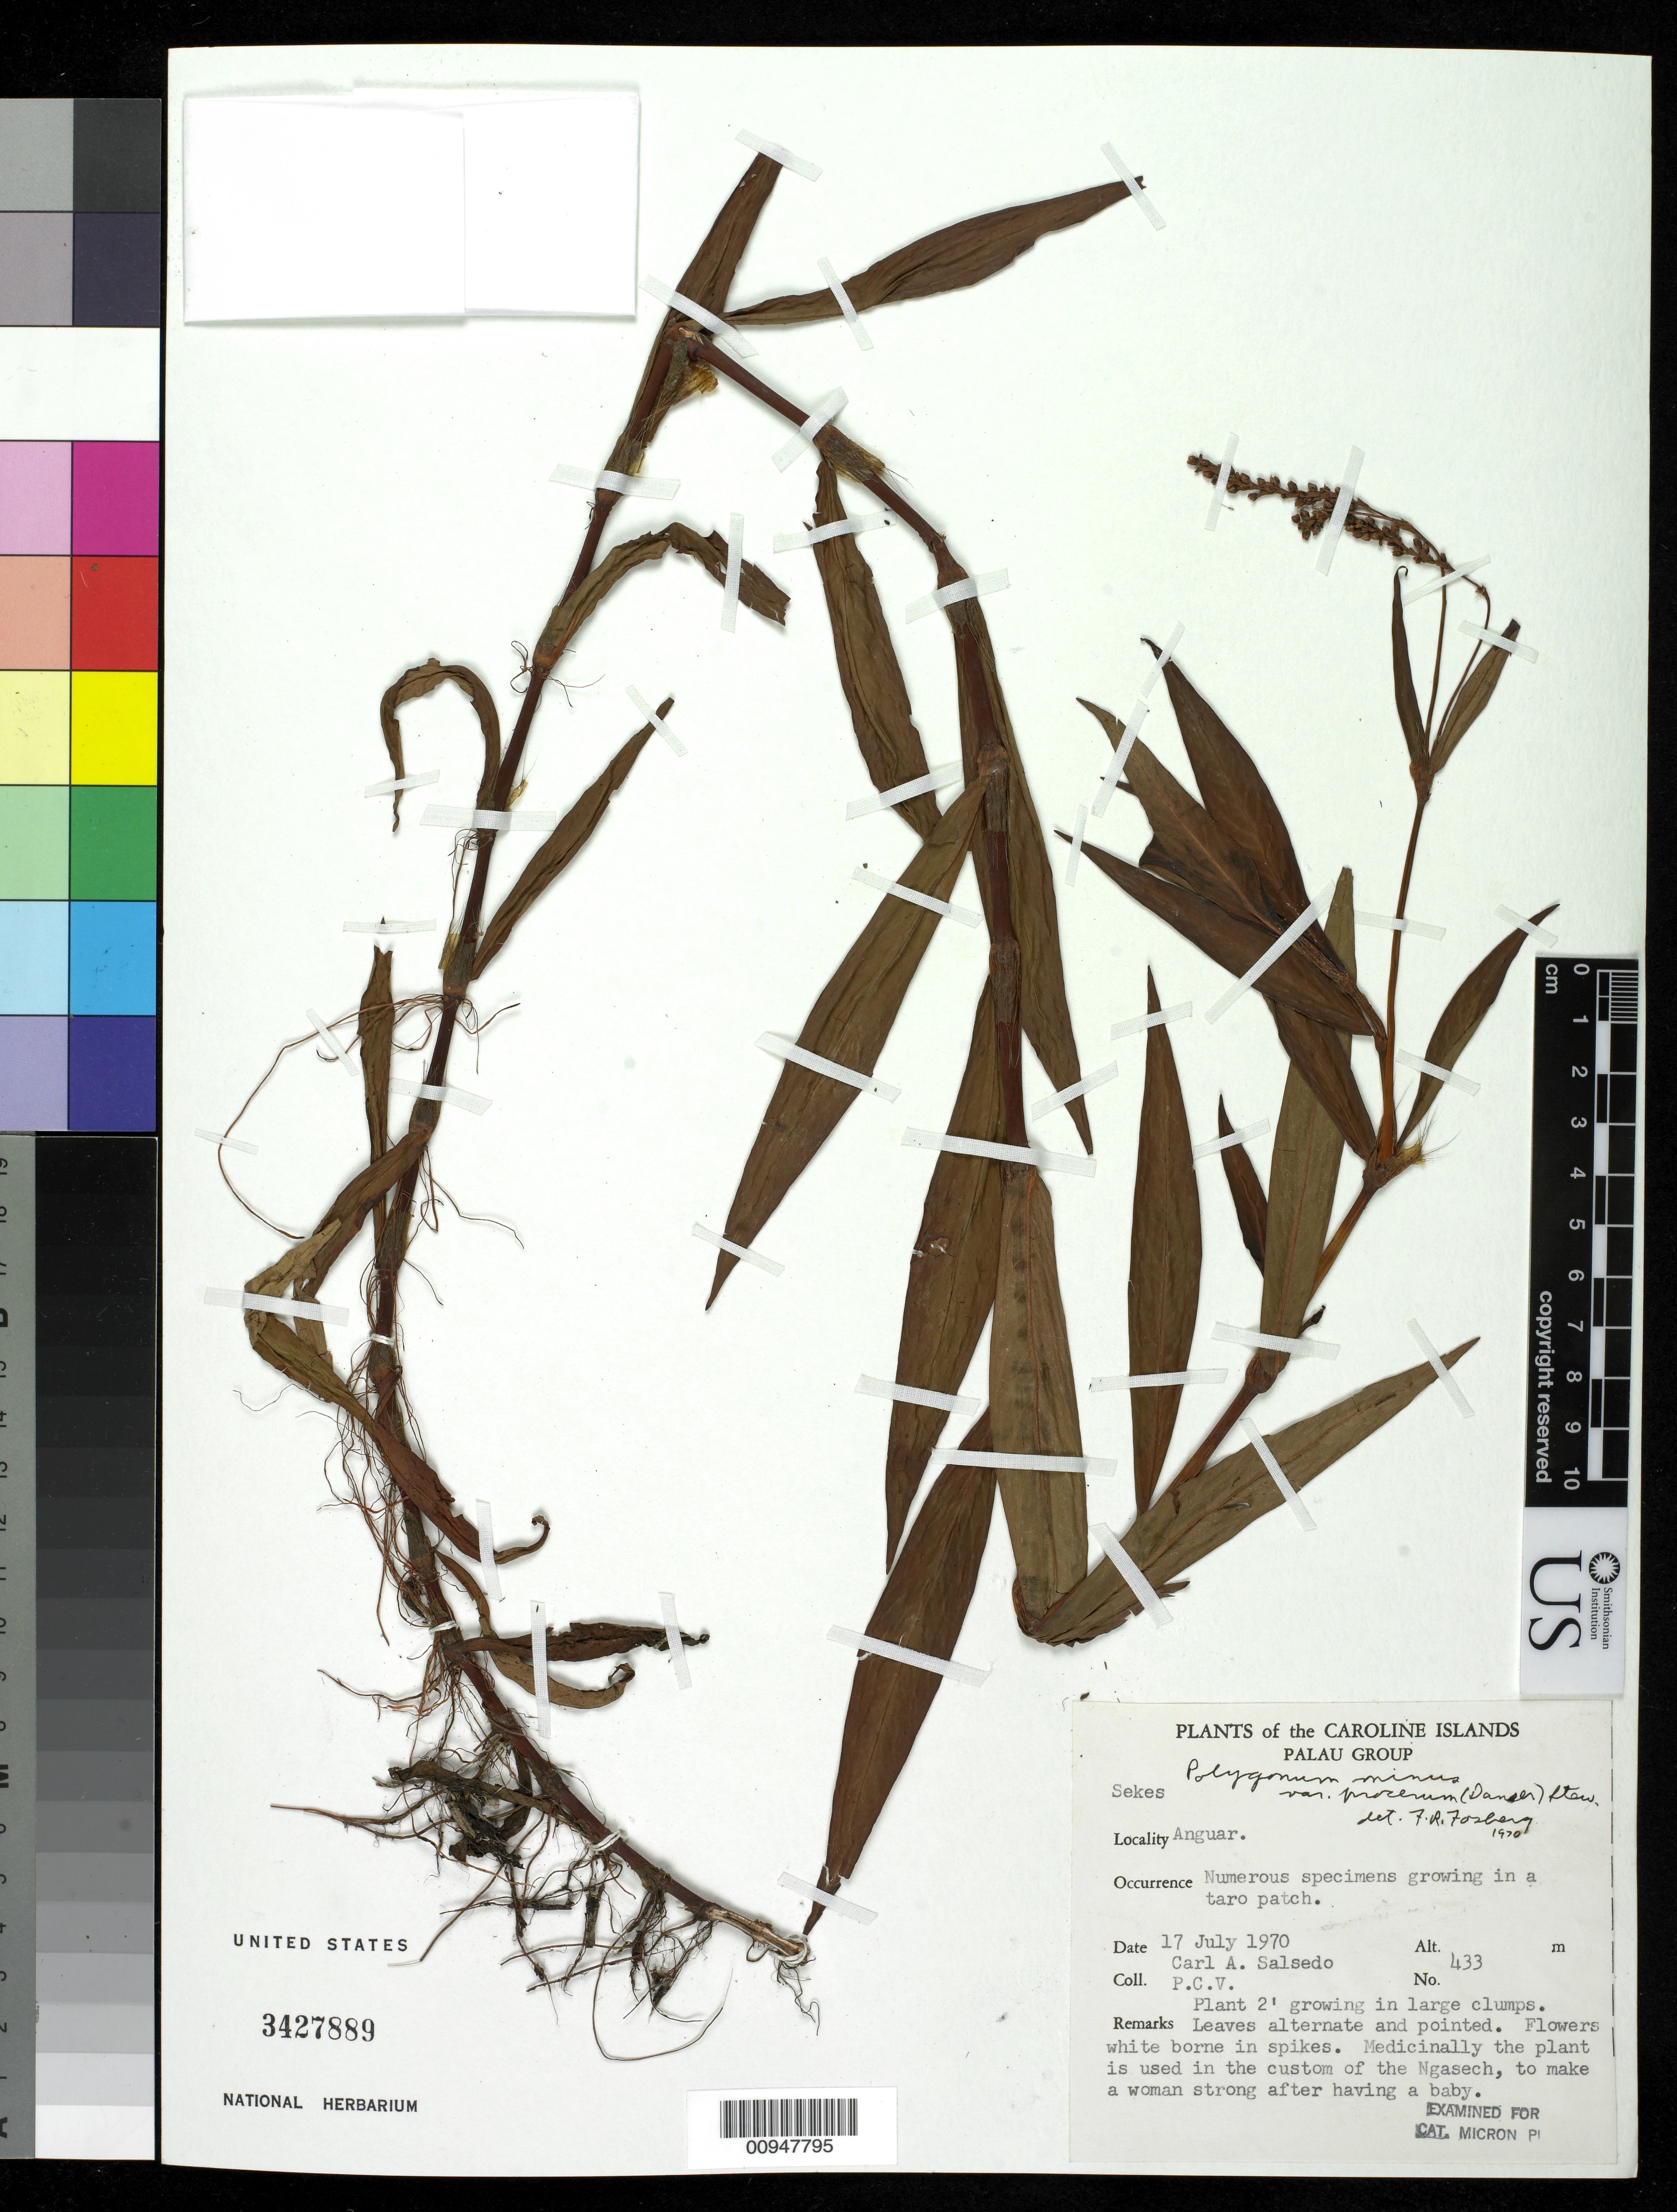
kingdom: Plantae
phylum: Tracheophyta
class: Magnoliopsida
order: Caryophyllales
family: Polygonaceae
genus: Persicaria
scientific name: Persicaria minor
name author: (Huds.) Opiz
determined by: Wagner, W. L., (BOT), Smithsonian Institution - National Museum of Natural History (UNITED STATES)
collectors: C.A. Salsedo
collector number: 433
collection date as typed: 17 Jun 1970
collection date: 1970-06-17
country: Palau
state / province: Angaur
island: Ngeaur [Angaur]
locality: Anguar. Numerous specimens growing in a taro patch.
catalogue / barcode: US 3427889